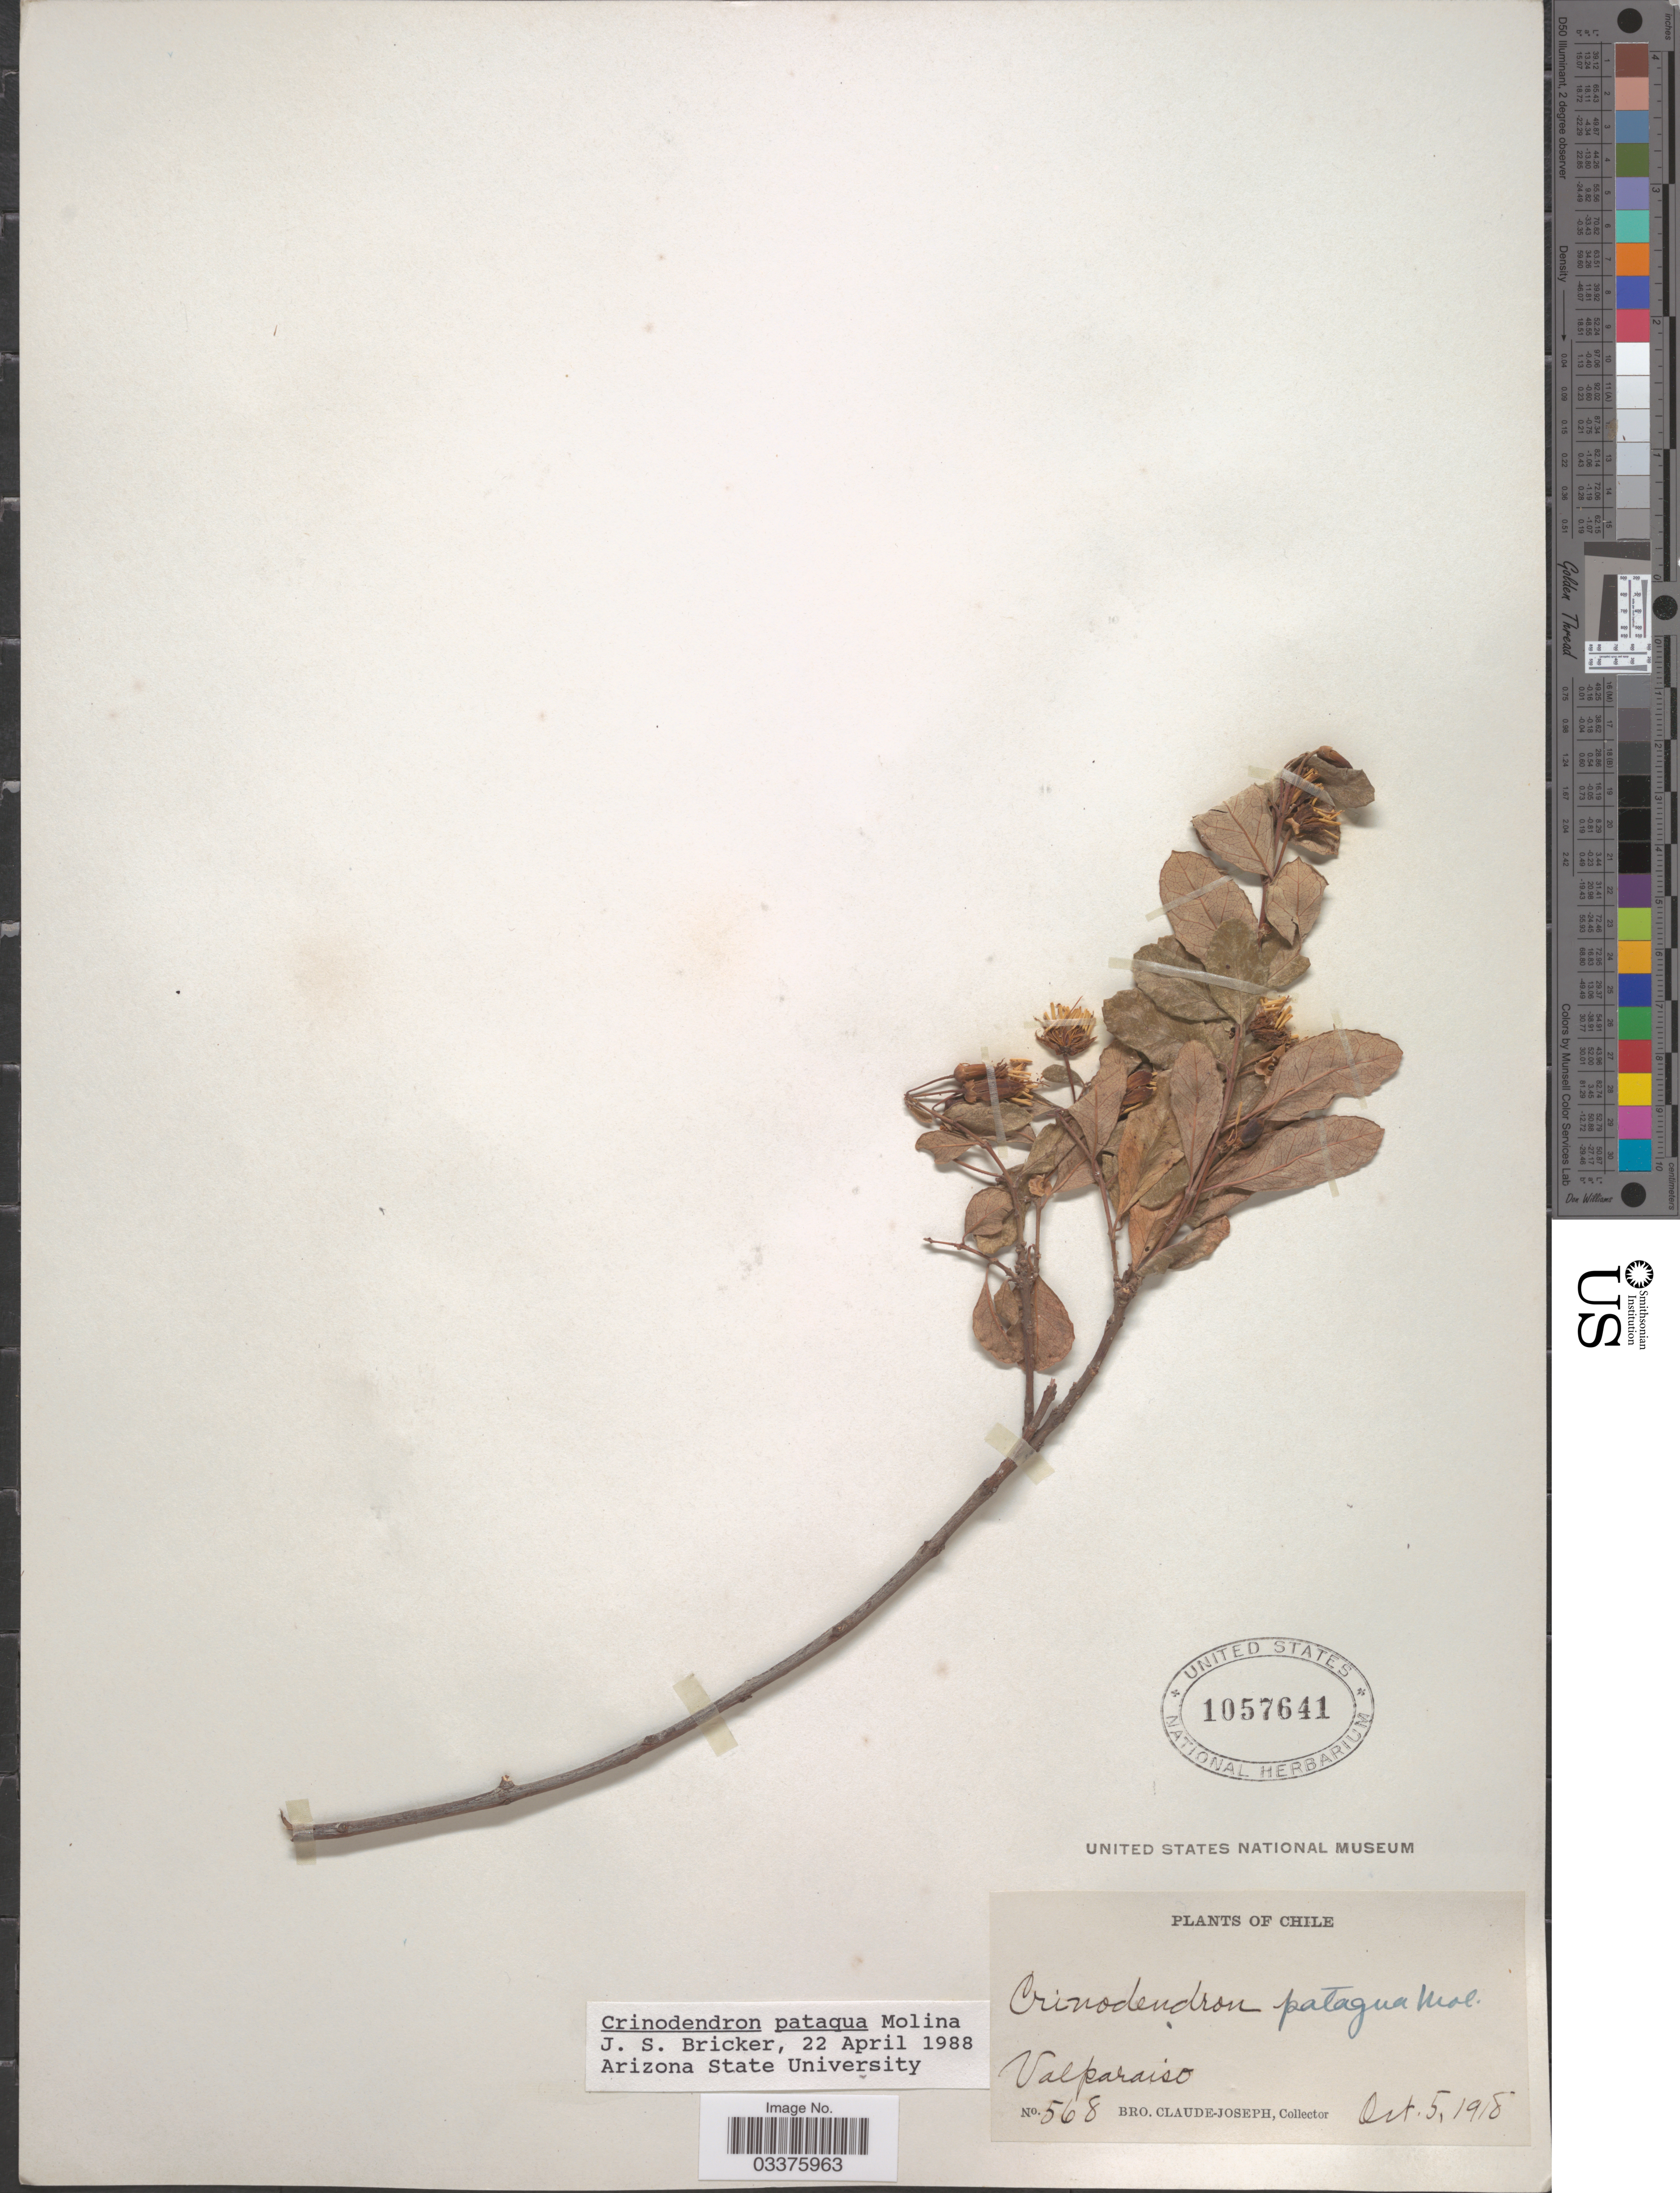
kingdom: Plantae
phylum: Tracheophyta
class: Magnoliopsida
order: Oxalidales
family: Elaeocarpaceae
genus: Crinodendron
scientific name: Crinodendron patagua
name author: Molina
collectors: Bro. Claude-Joseph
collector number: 568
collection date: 1918-10-05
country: Chile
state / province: Valparaíso (V)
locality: Valparaiso.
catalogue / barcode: US 1057641